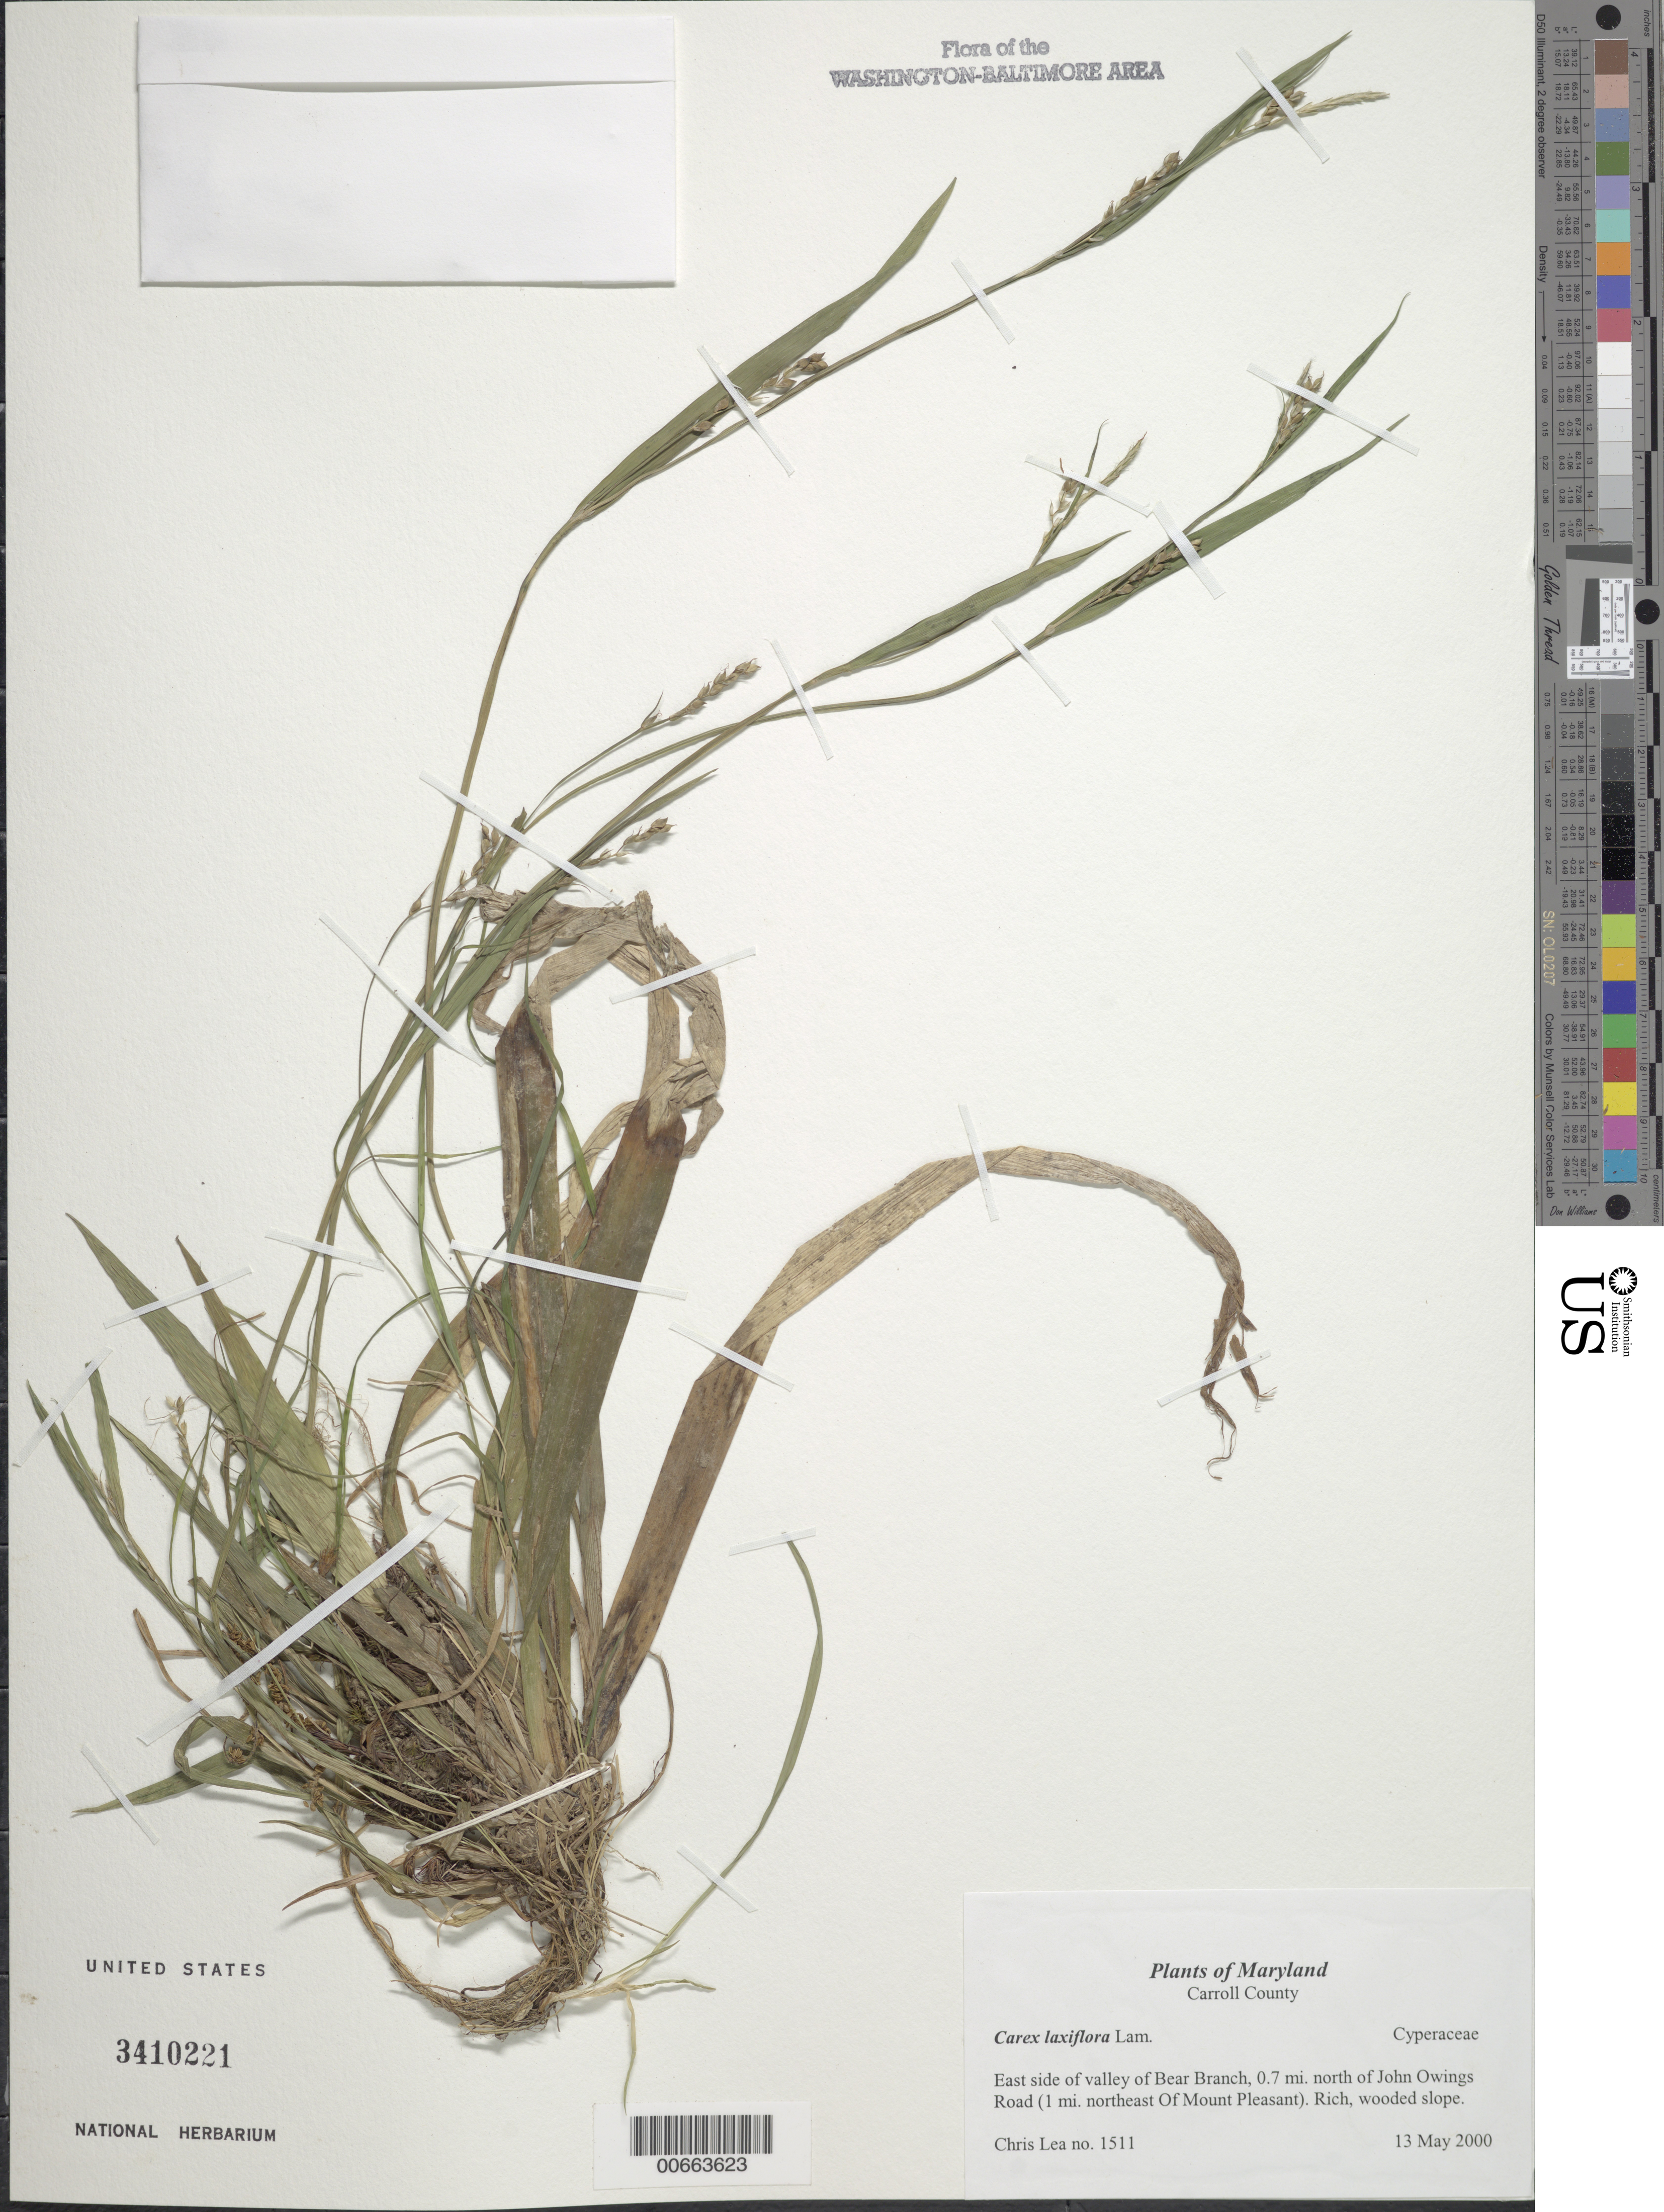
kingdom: Plantae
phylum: Tracheophyta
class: Liliopsida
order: Poales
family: Cyperaceae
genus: Carex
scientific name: Carex laxiflora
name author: Lam.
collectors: C. Lea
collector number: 1511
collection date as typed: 13 May 2000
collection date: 2000-05-13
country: United States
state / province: Maryland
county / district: Carroll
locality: East side of valley of Bear Branch, 0.7 mi. north of John Owings Road (1 mi. northeast of Mount Pleasant).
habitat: Rich oak woods.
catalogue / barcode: US 3410221